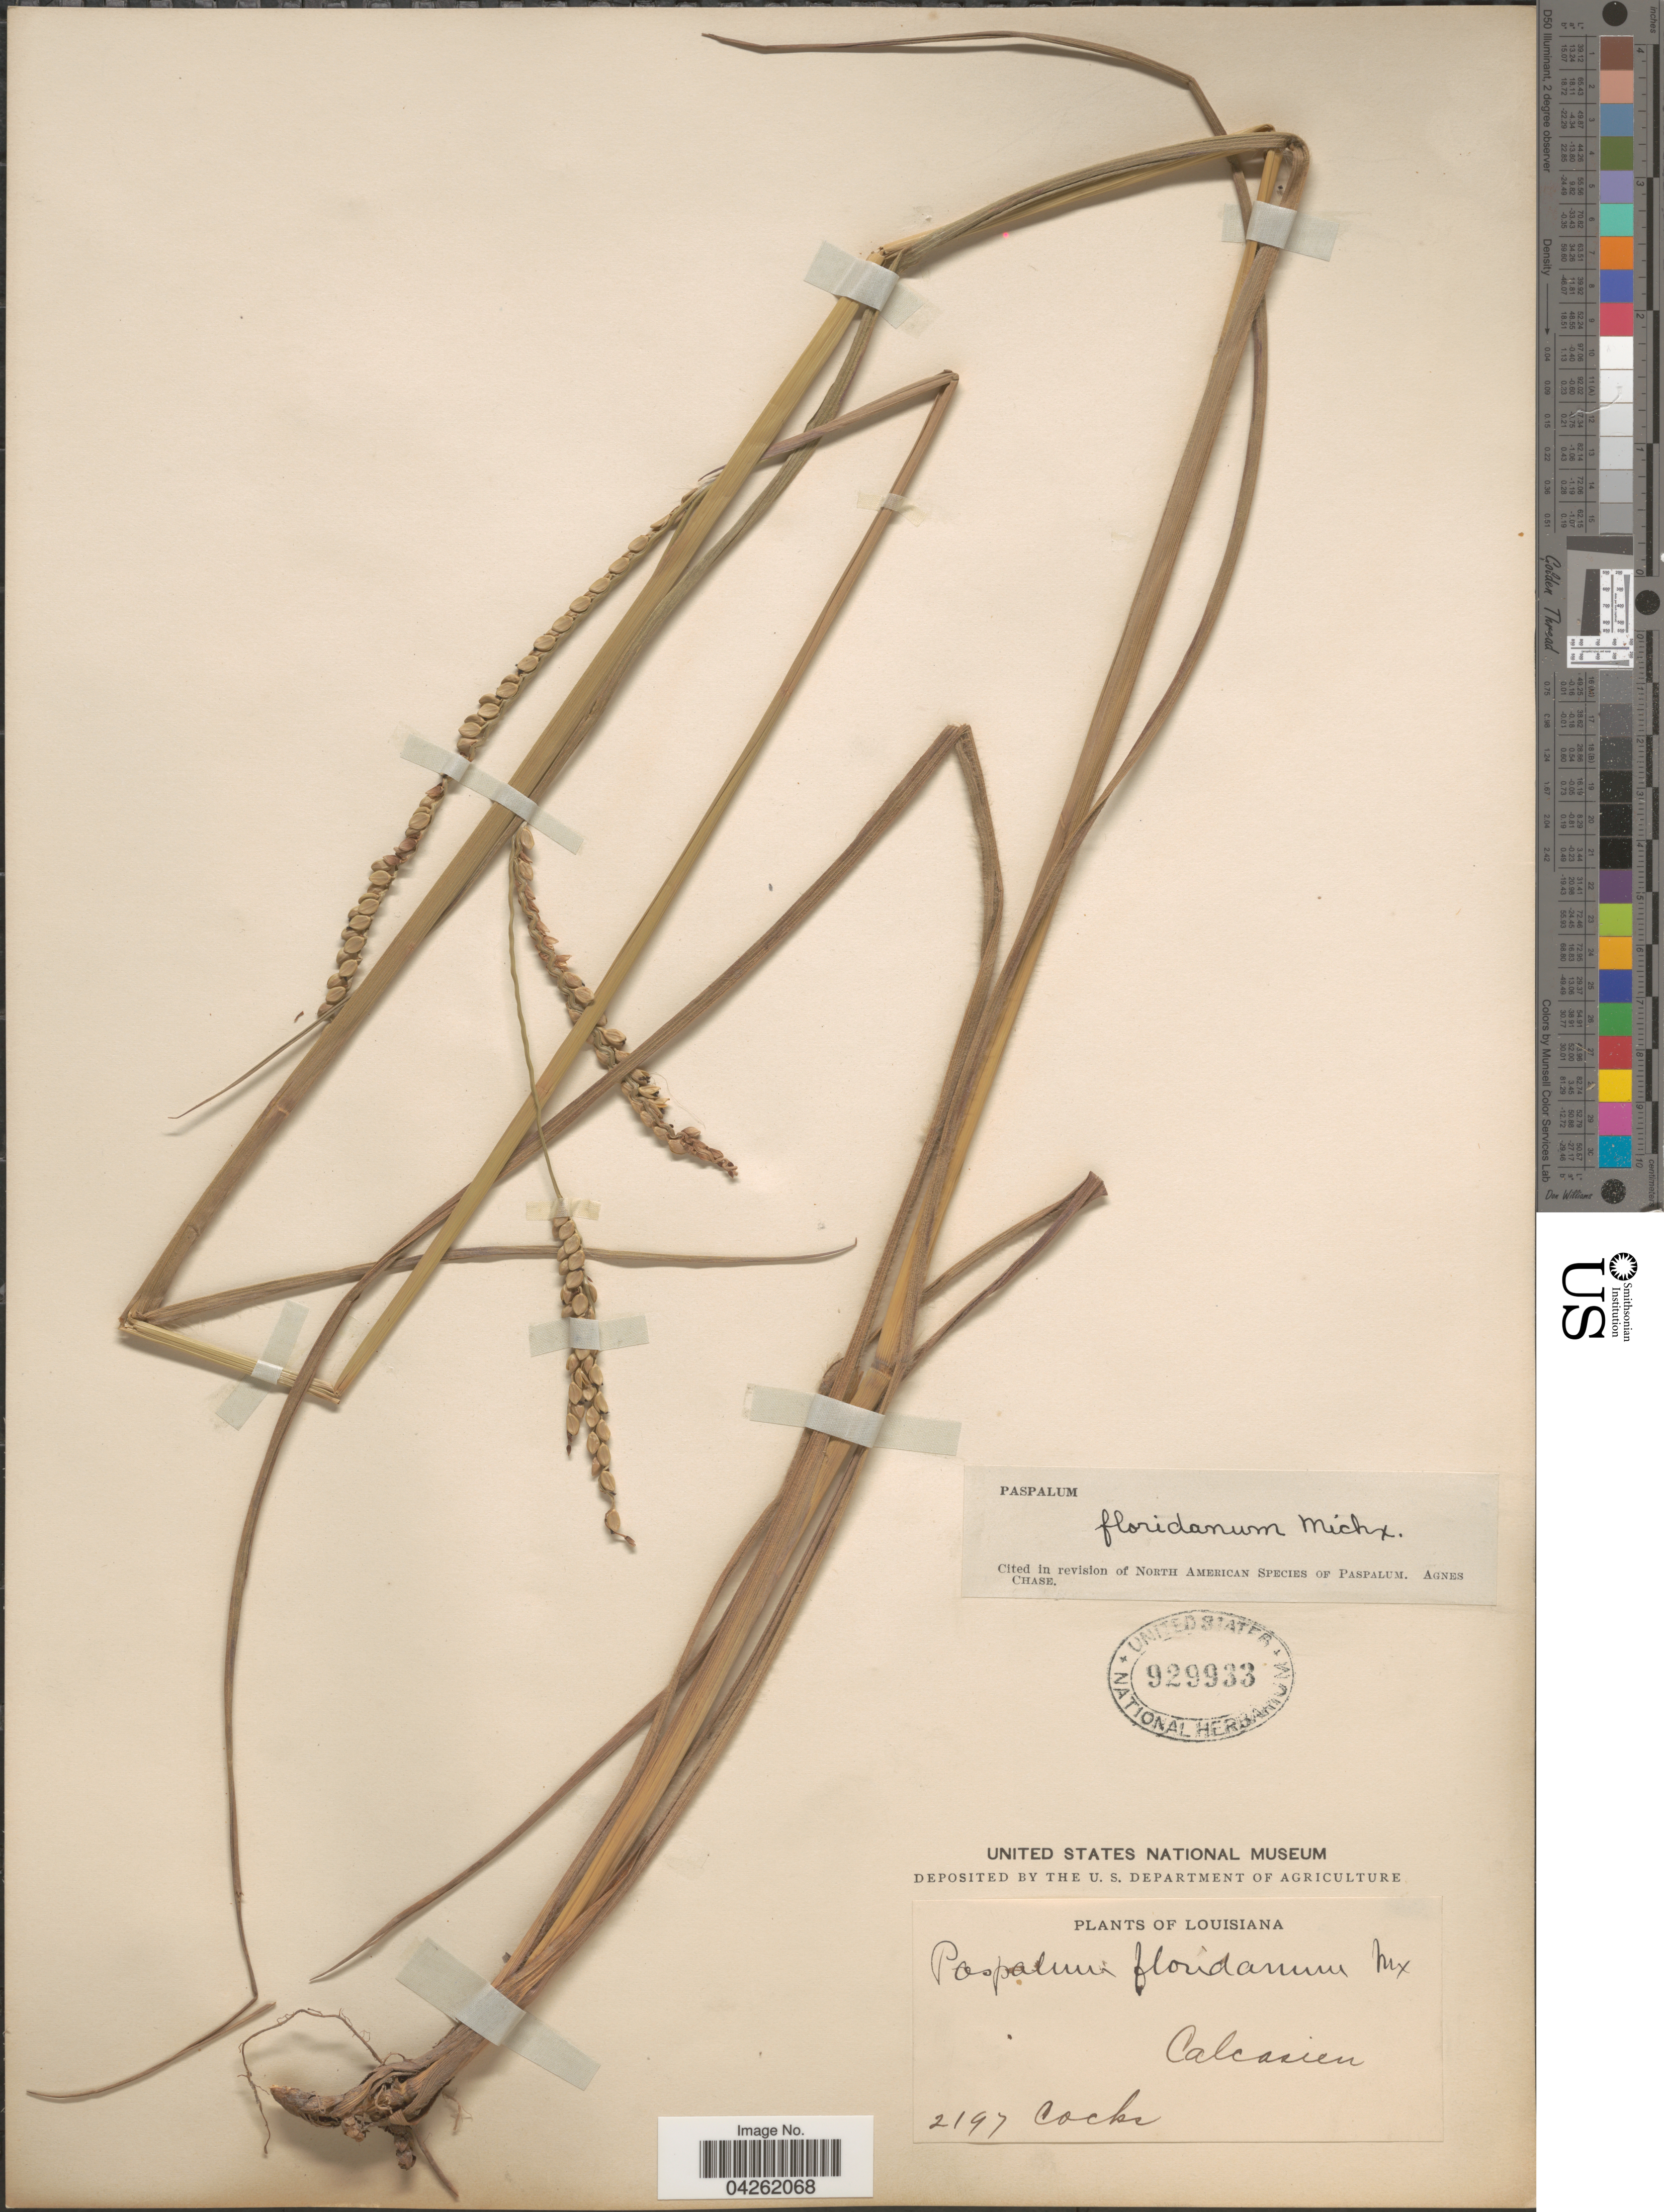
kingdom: Plantae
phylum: Tracheophyta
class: Liliopsida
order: Poales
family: Poaceae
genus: Paspalum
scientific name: Paspalum floridanum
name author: Michx.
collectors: Cocks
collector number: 2197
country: United States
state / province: Louisiana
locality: Calcasieu.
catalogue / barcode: US 929933